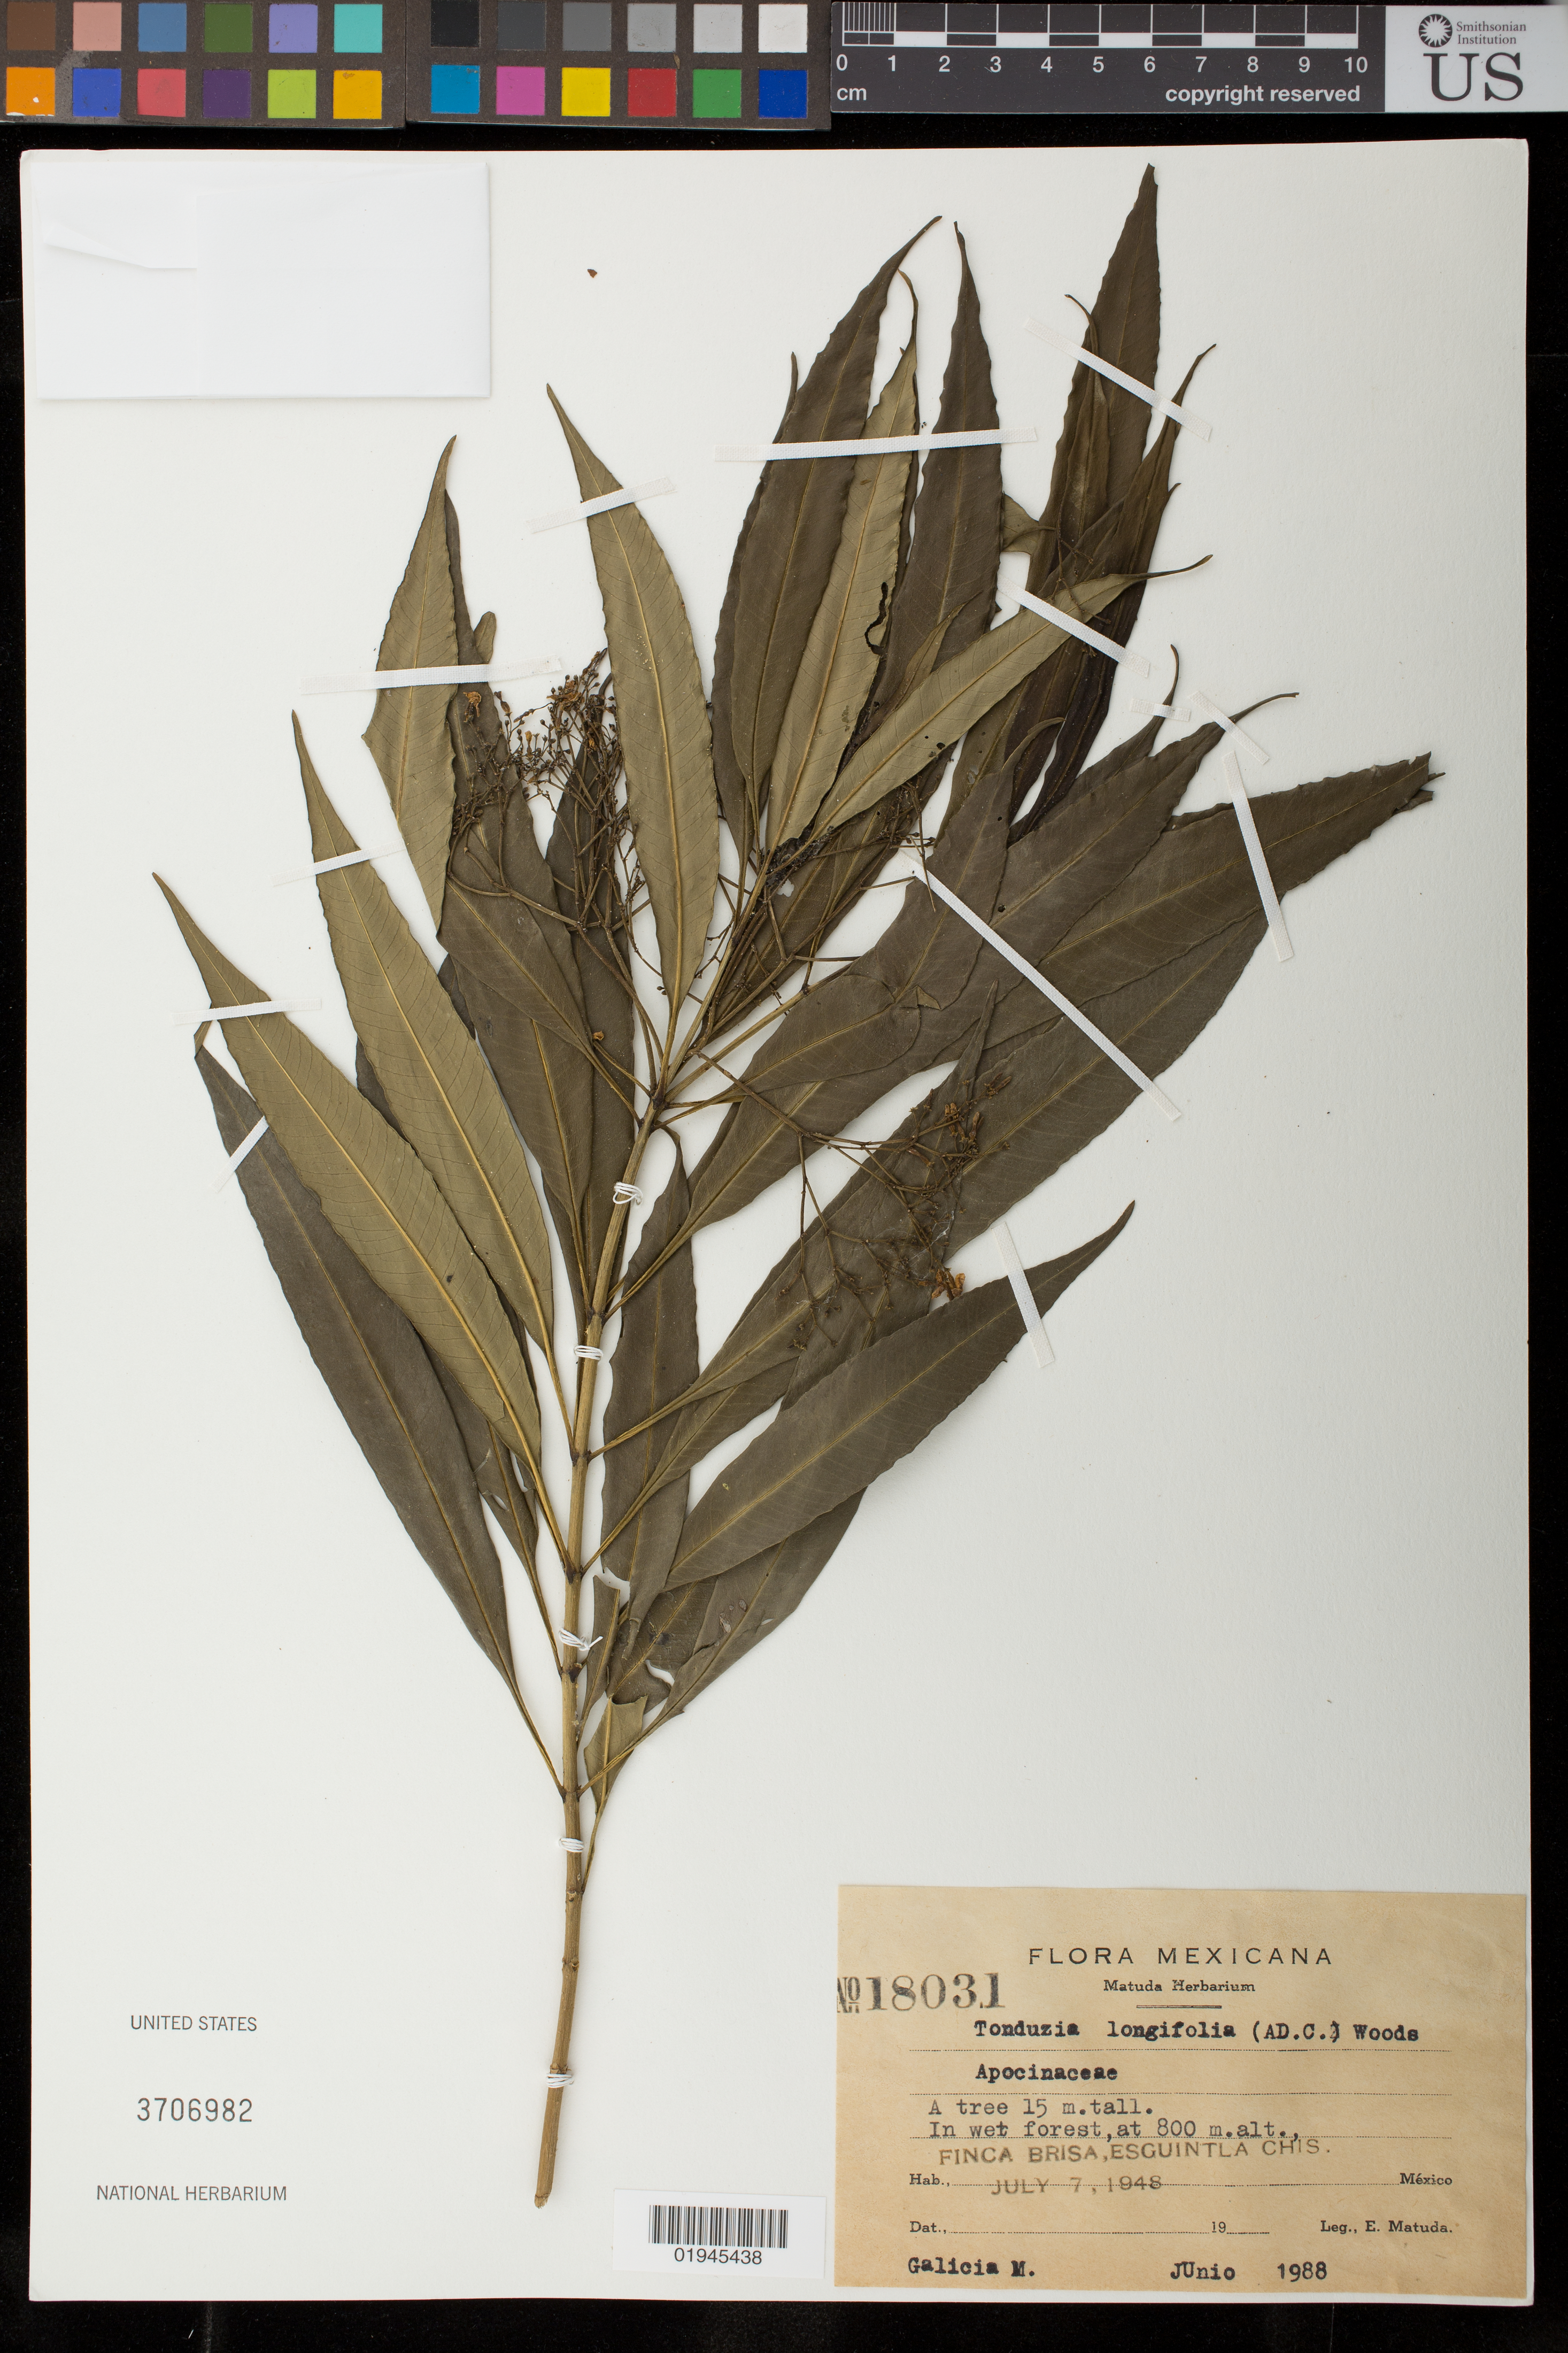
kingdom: Plantae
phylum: Tracheophyta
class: Magnoliopsida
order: Gentianales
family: Apocynaceae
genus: Tonduzia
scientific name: Tonduzia longifolia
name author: (A. DC.) Woodson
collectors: E. Matuda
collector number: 18031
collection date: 1948-07-07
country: Mexico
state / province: Chiapas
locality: Finca Brisa, Esguintla Chis. México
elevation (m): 800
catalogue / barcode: US 3706982